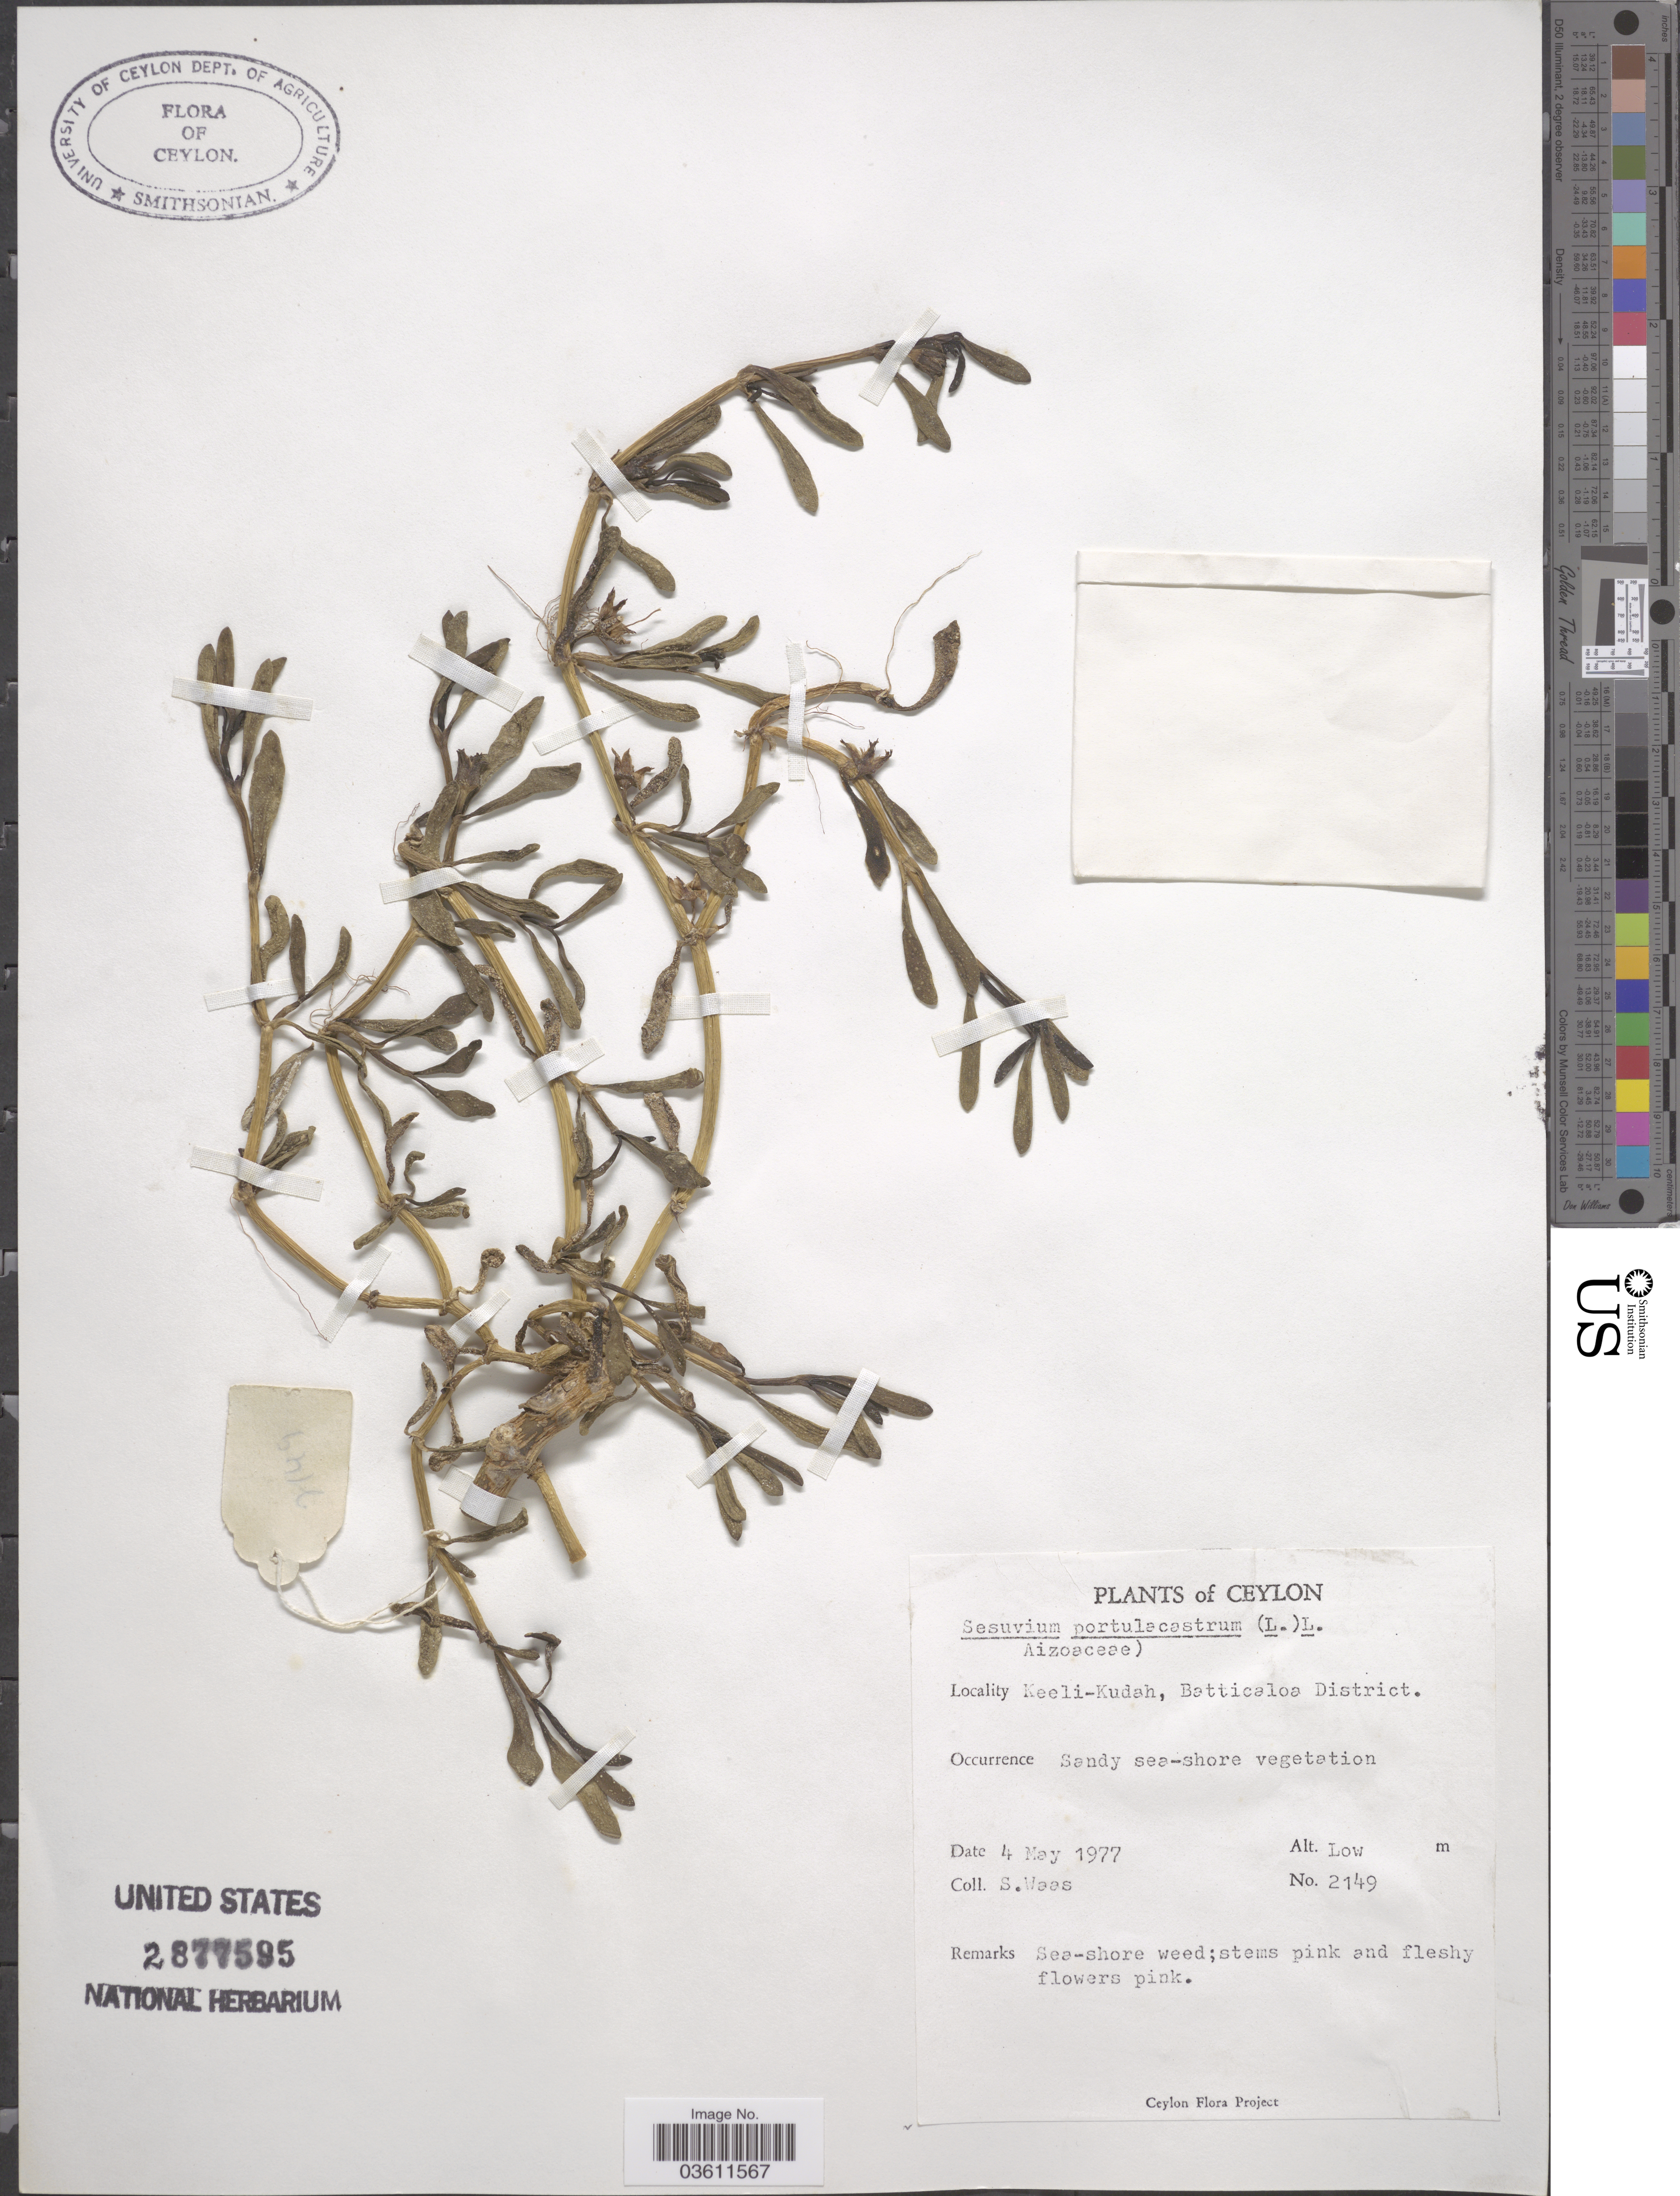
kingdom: Plantae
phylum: Tracheophyta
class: Magnoliopsida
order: Caryophyllales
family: Aizoaceae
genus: Sesuvium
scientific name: Sesuvium portulacastrum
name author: (L.) L.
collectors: S. Waas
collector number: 2149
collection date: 1977-05-04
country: Sri Lanka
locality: Ceylon. Keeli-Kudah, Batticaloa District.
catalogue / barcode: US 2877595